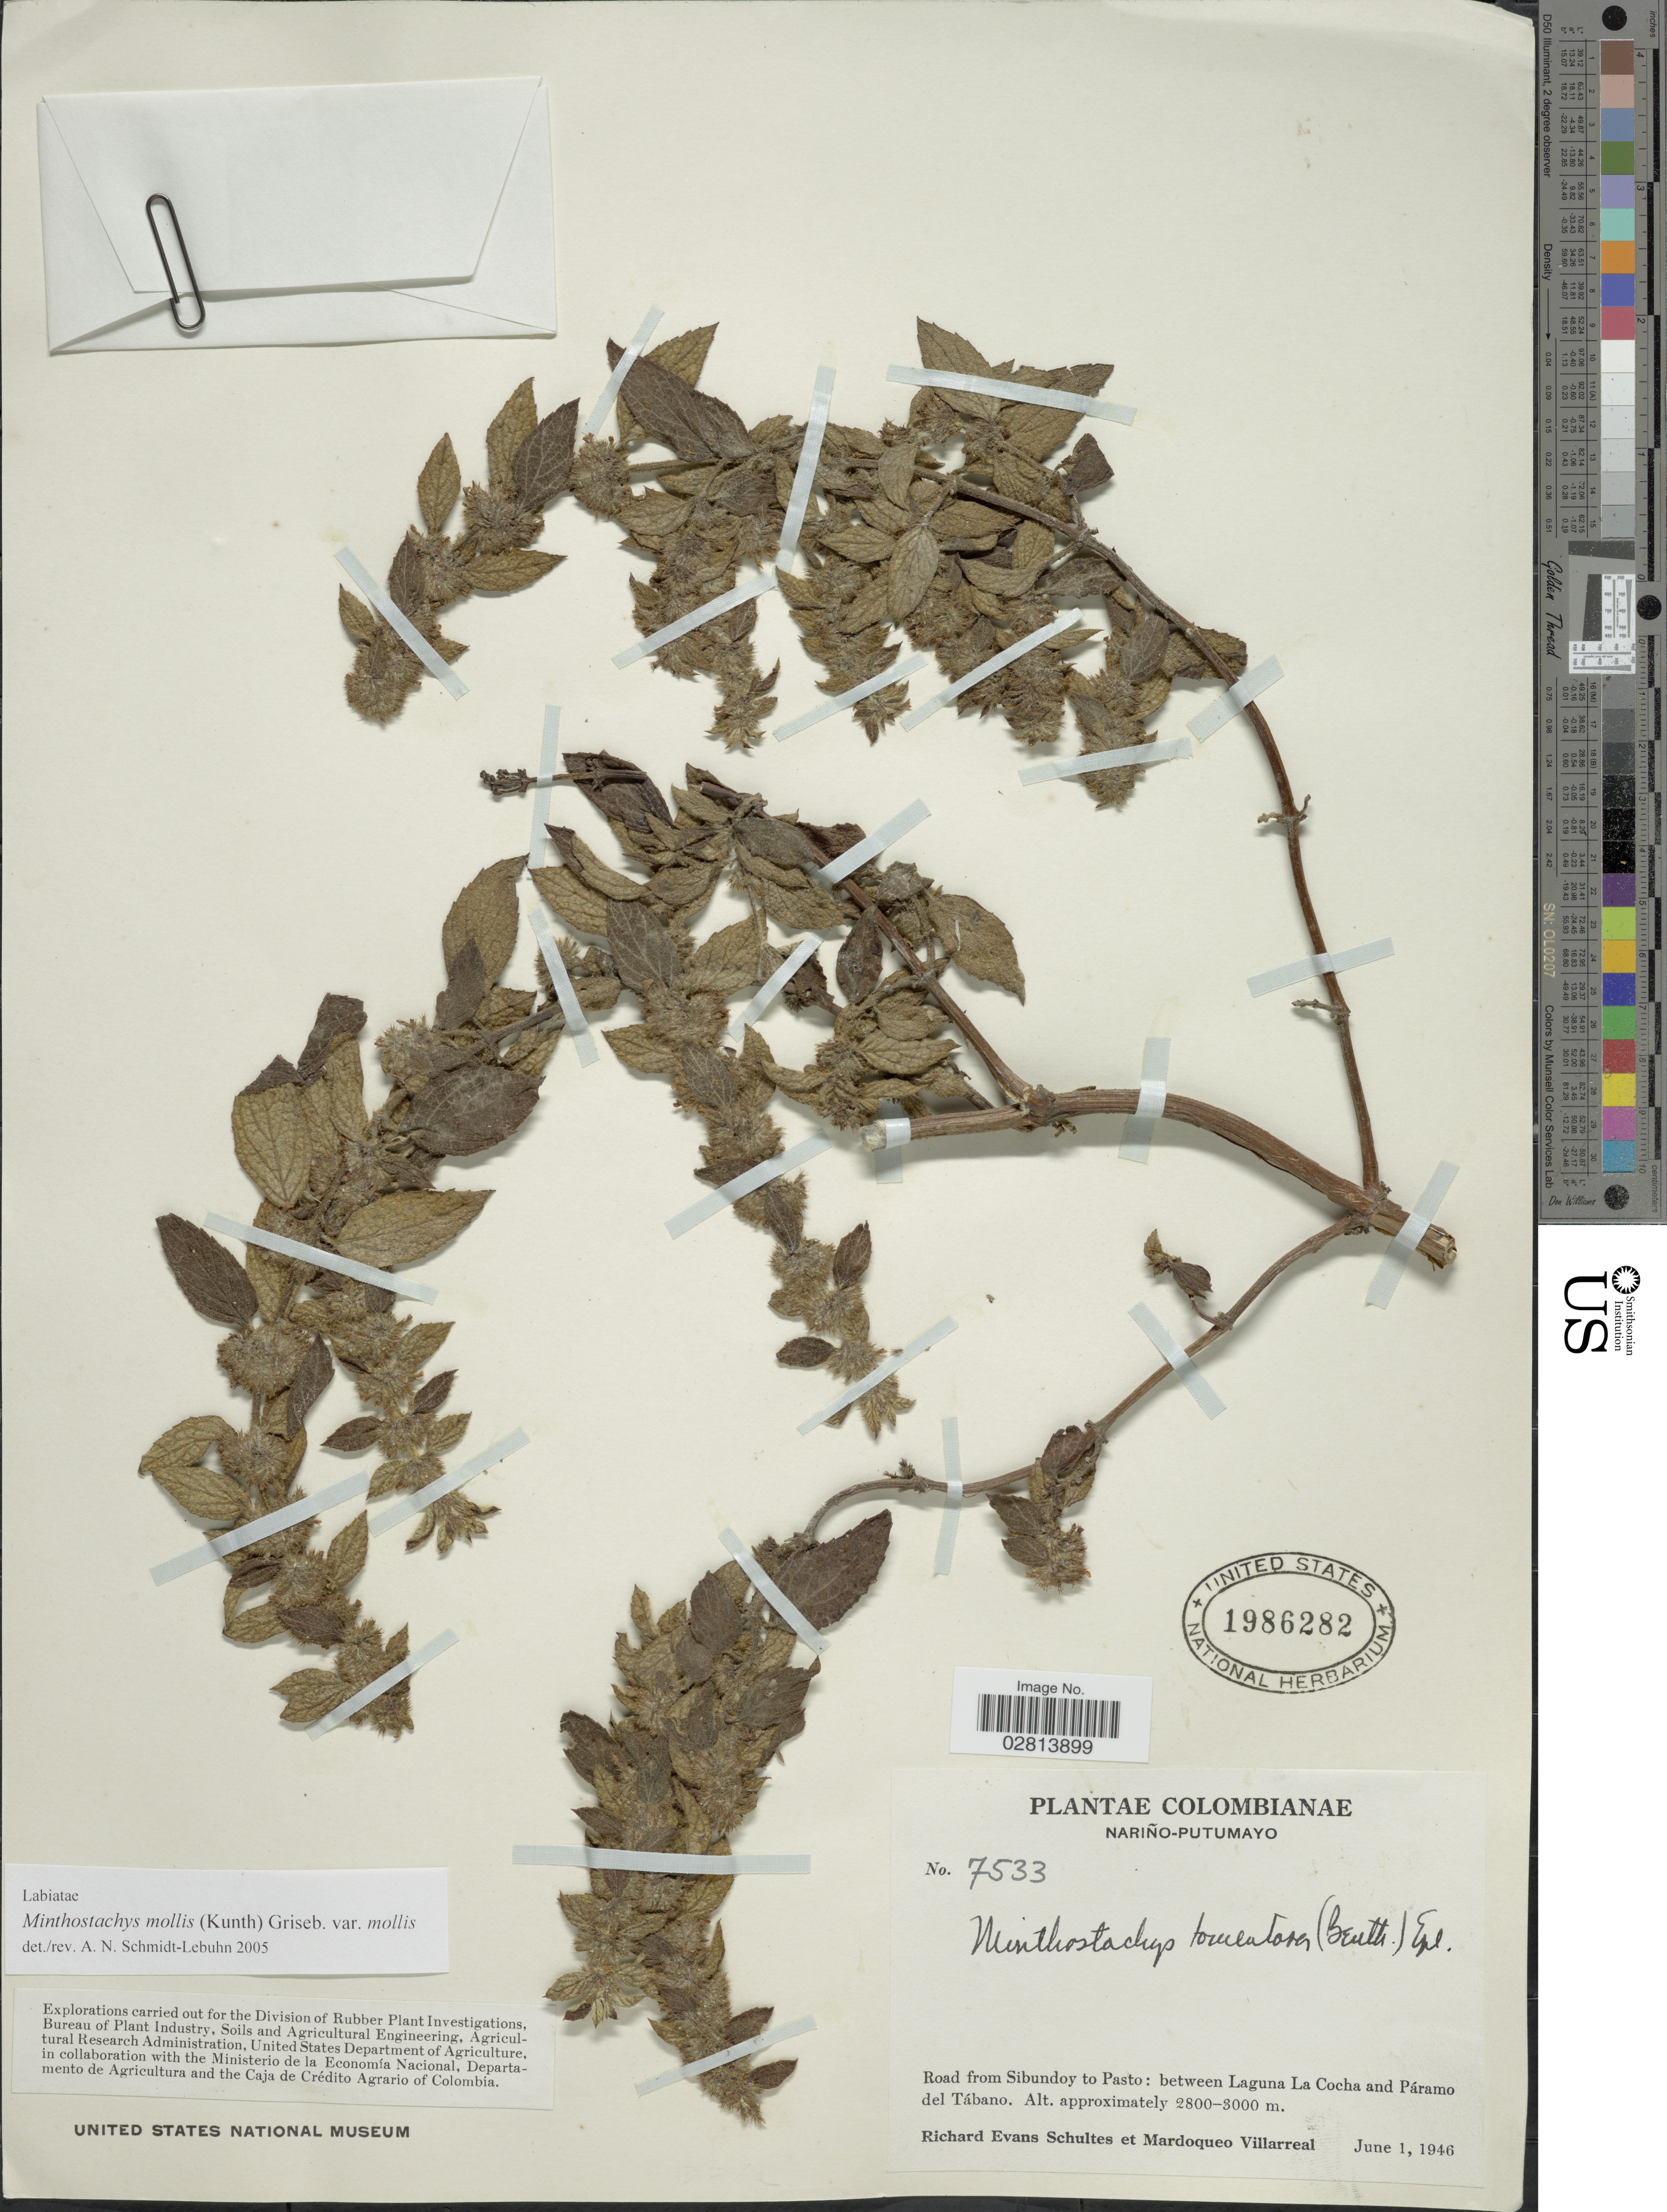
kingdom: Plantae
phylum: Tracheophyta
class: Magnoliopsida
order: Lamiales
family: Lamiaceae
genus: Minthostachys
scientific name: Minthostachys mollis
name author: (Kunth) Griseb.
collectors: R. E. Schultes & M. Villarreal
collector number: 7533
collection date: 1946-06-01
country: Colombia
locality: Nariño-Putumayo, Road from Sibundoy to Pasto: between Laguna La Cocha and Páramo del Tábano.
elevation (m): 2800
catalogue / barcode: US 1986282